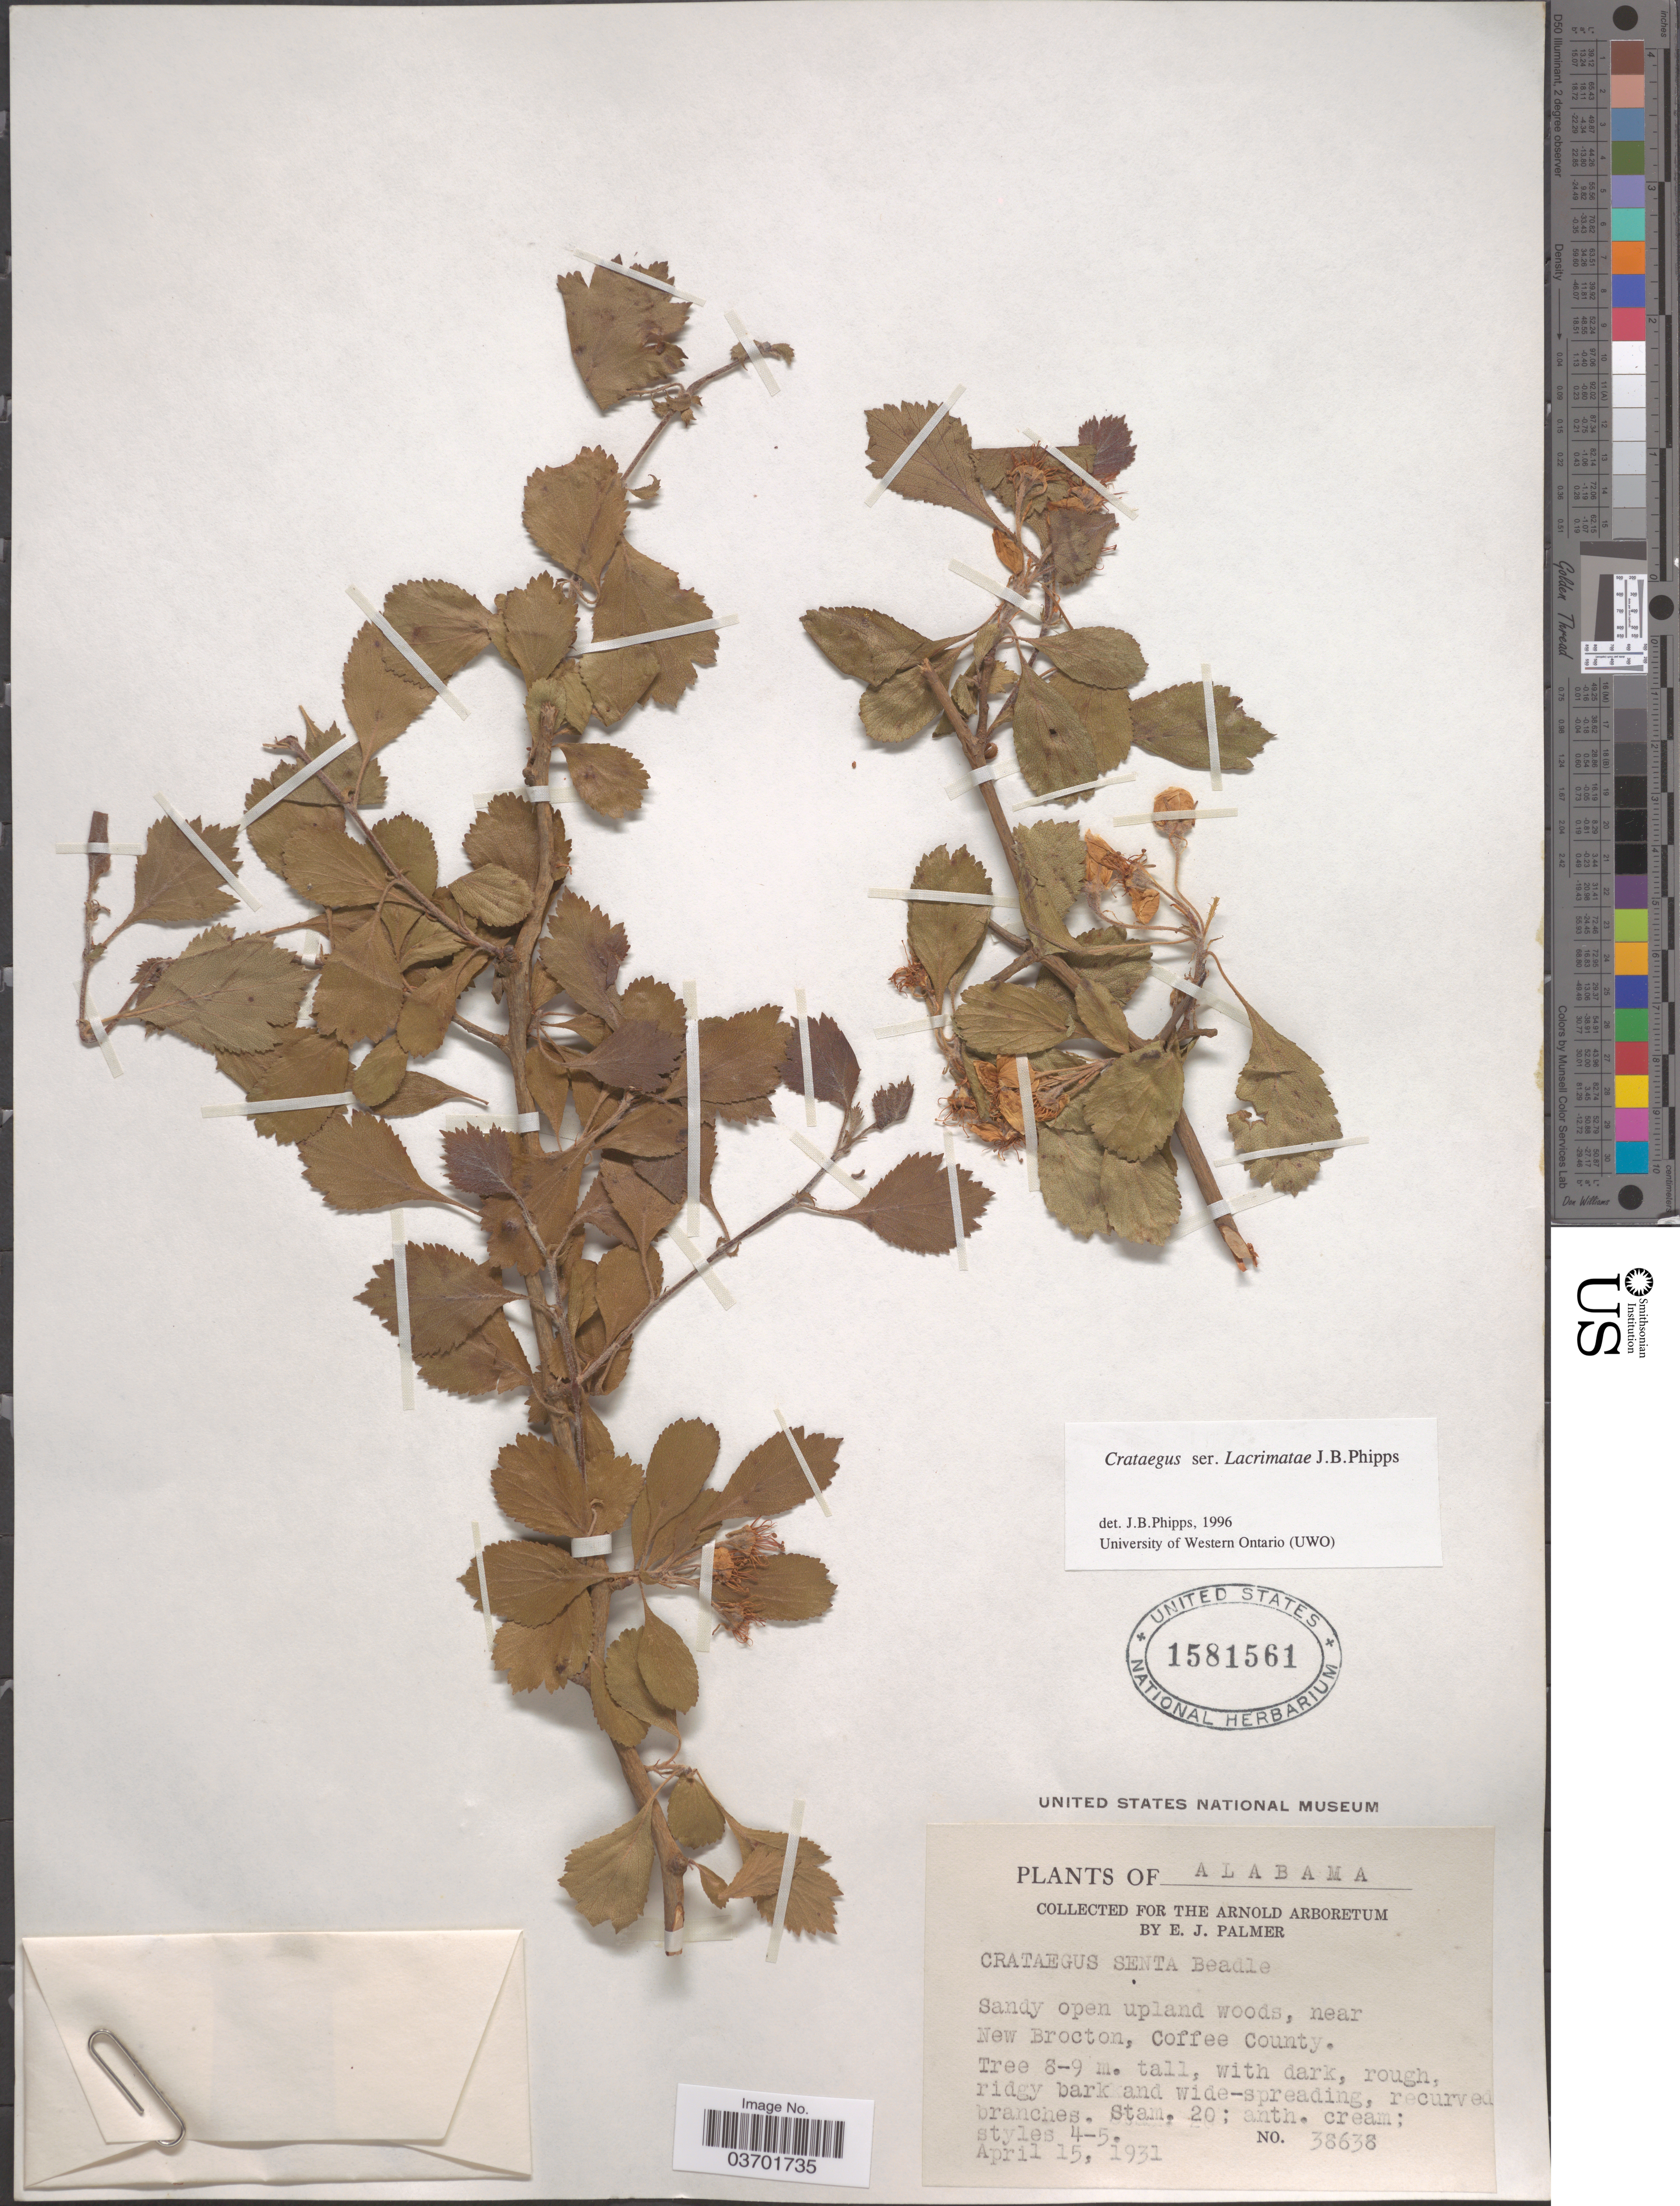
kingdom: Plantae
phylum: Tracheophyta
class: Magnoliopsida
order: Rosales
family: Rosaceae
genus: Crataegus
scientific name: Crataegus senta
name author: Beadle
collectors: E. J. Palmer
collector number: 38638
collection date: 1931-04-15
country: United States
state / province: Alabama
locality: Near New Brocton, Coffee County.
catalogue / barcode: US 1581561